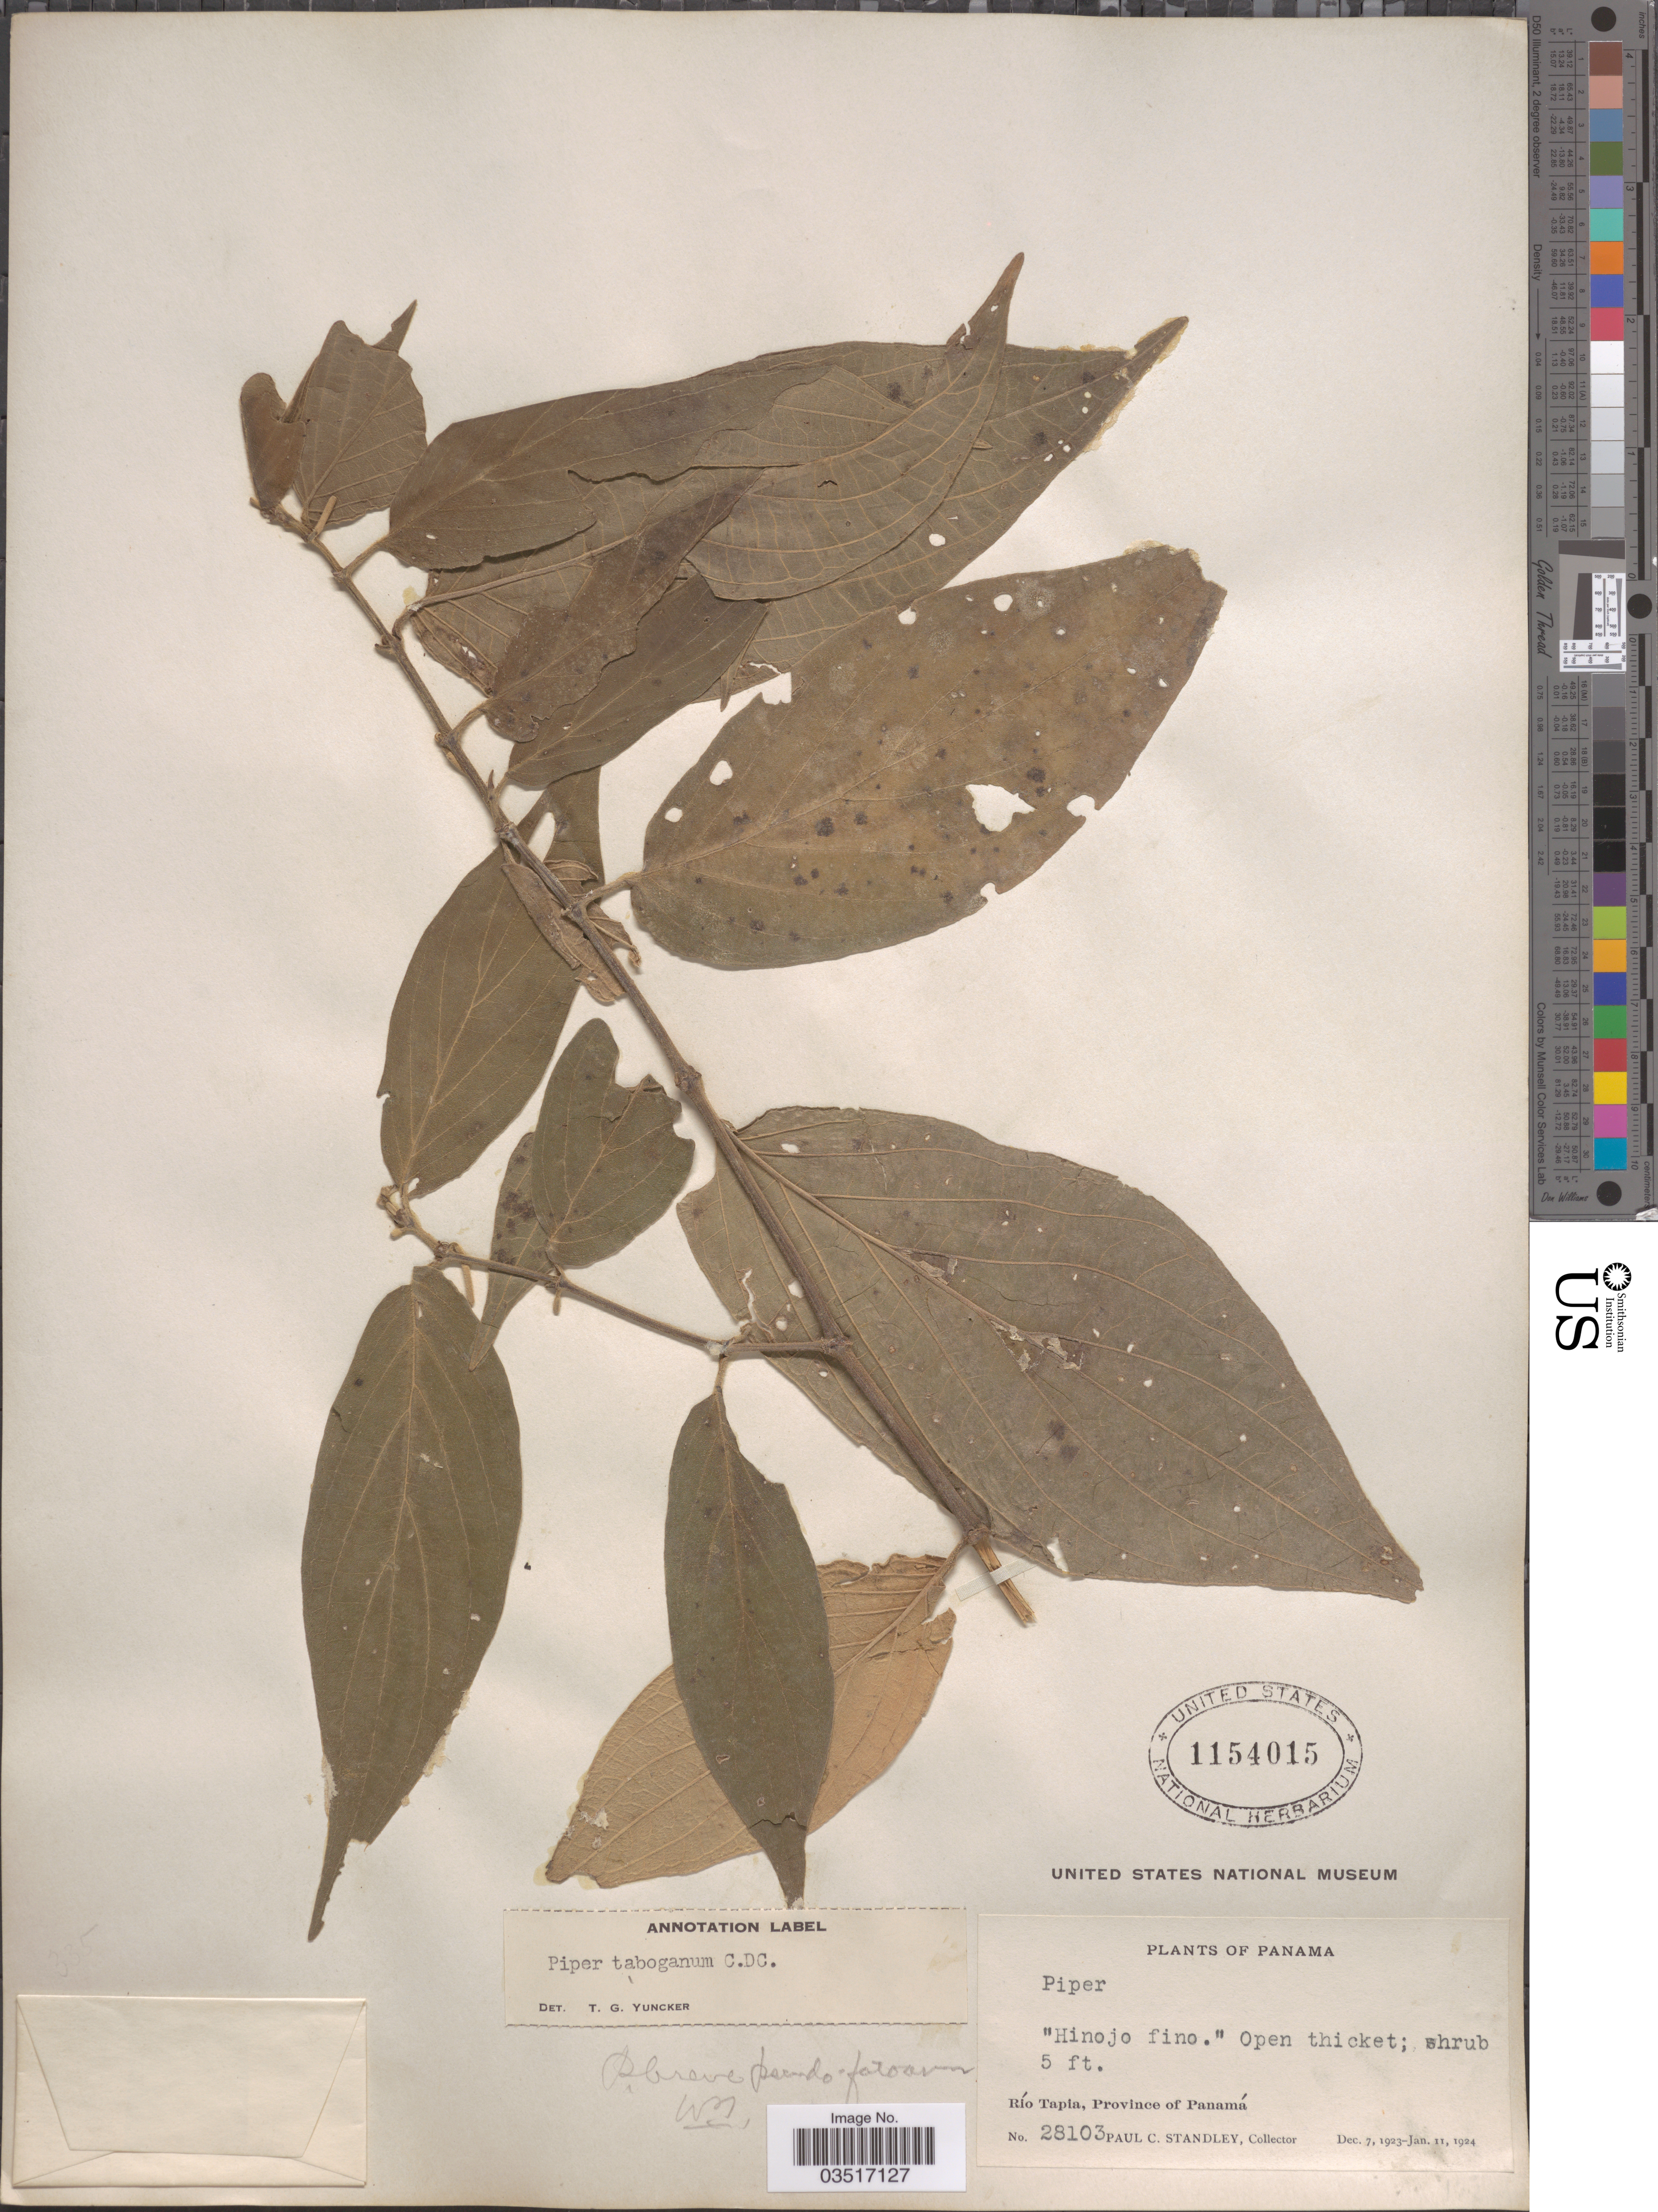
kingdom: Plantae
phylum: Tracheophyta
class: Magnoliopsida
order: Piperales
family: Piperaceae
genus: Piper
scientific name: Piper taboganum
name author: C. DC.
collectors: P. C. Standley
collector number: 28103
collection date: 1923-12-07/1924-01-11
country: Panama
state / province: Panamá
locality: Río Tapia.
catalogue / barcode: US 1154015